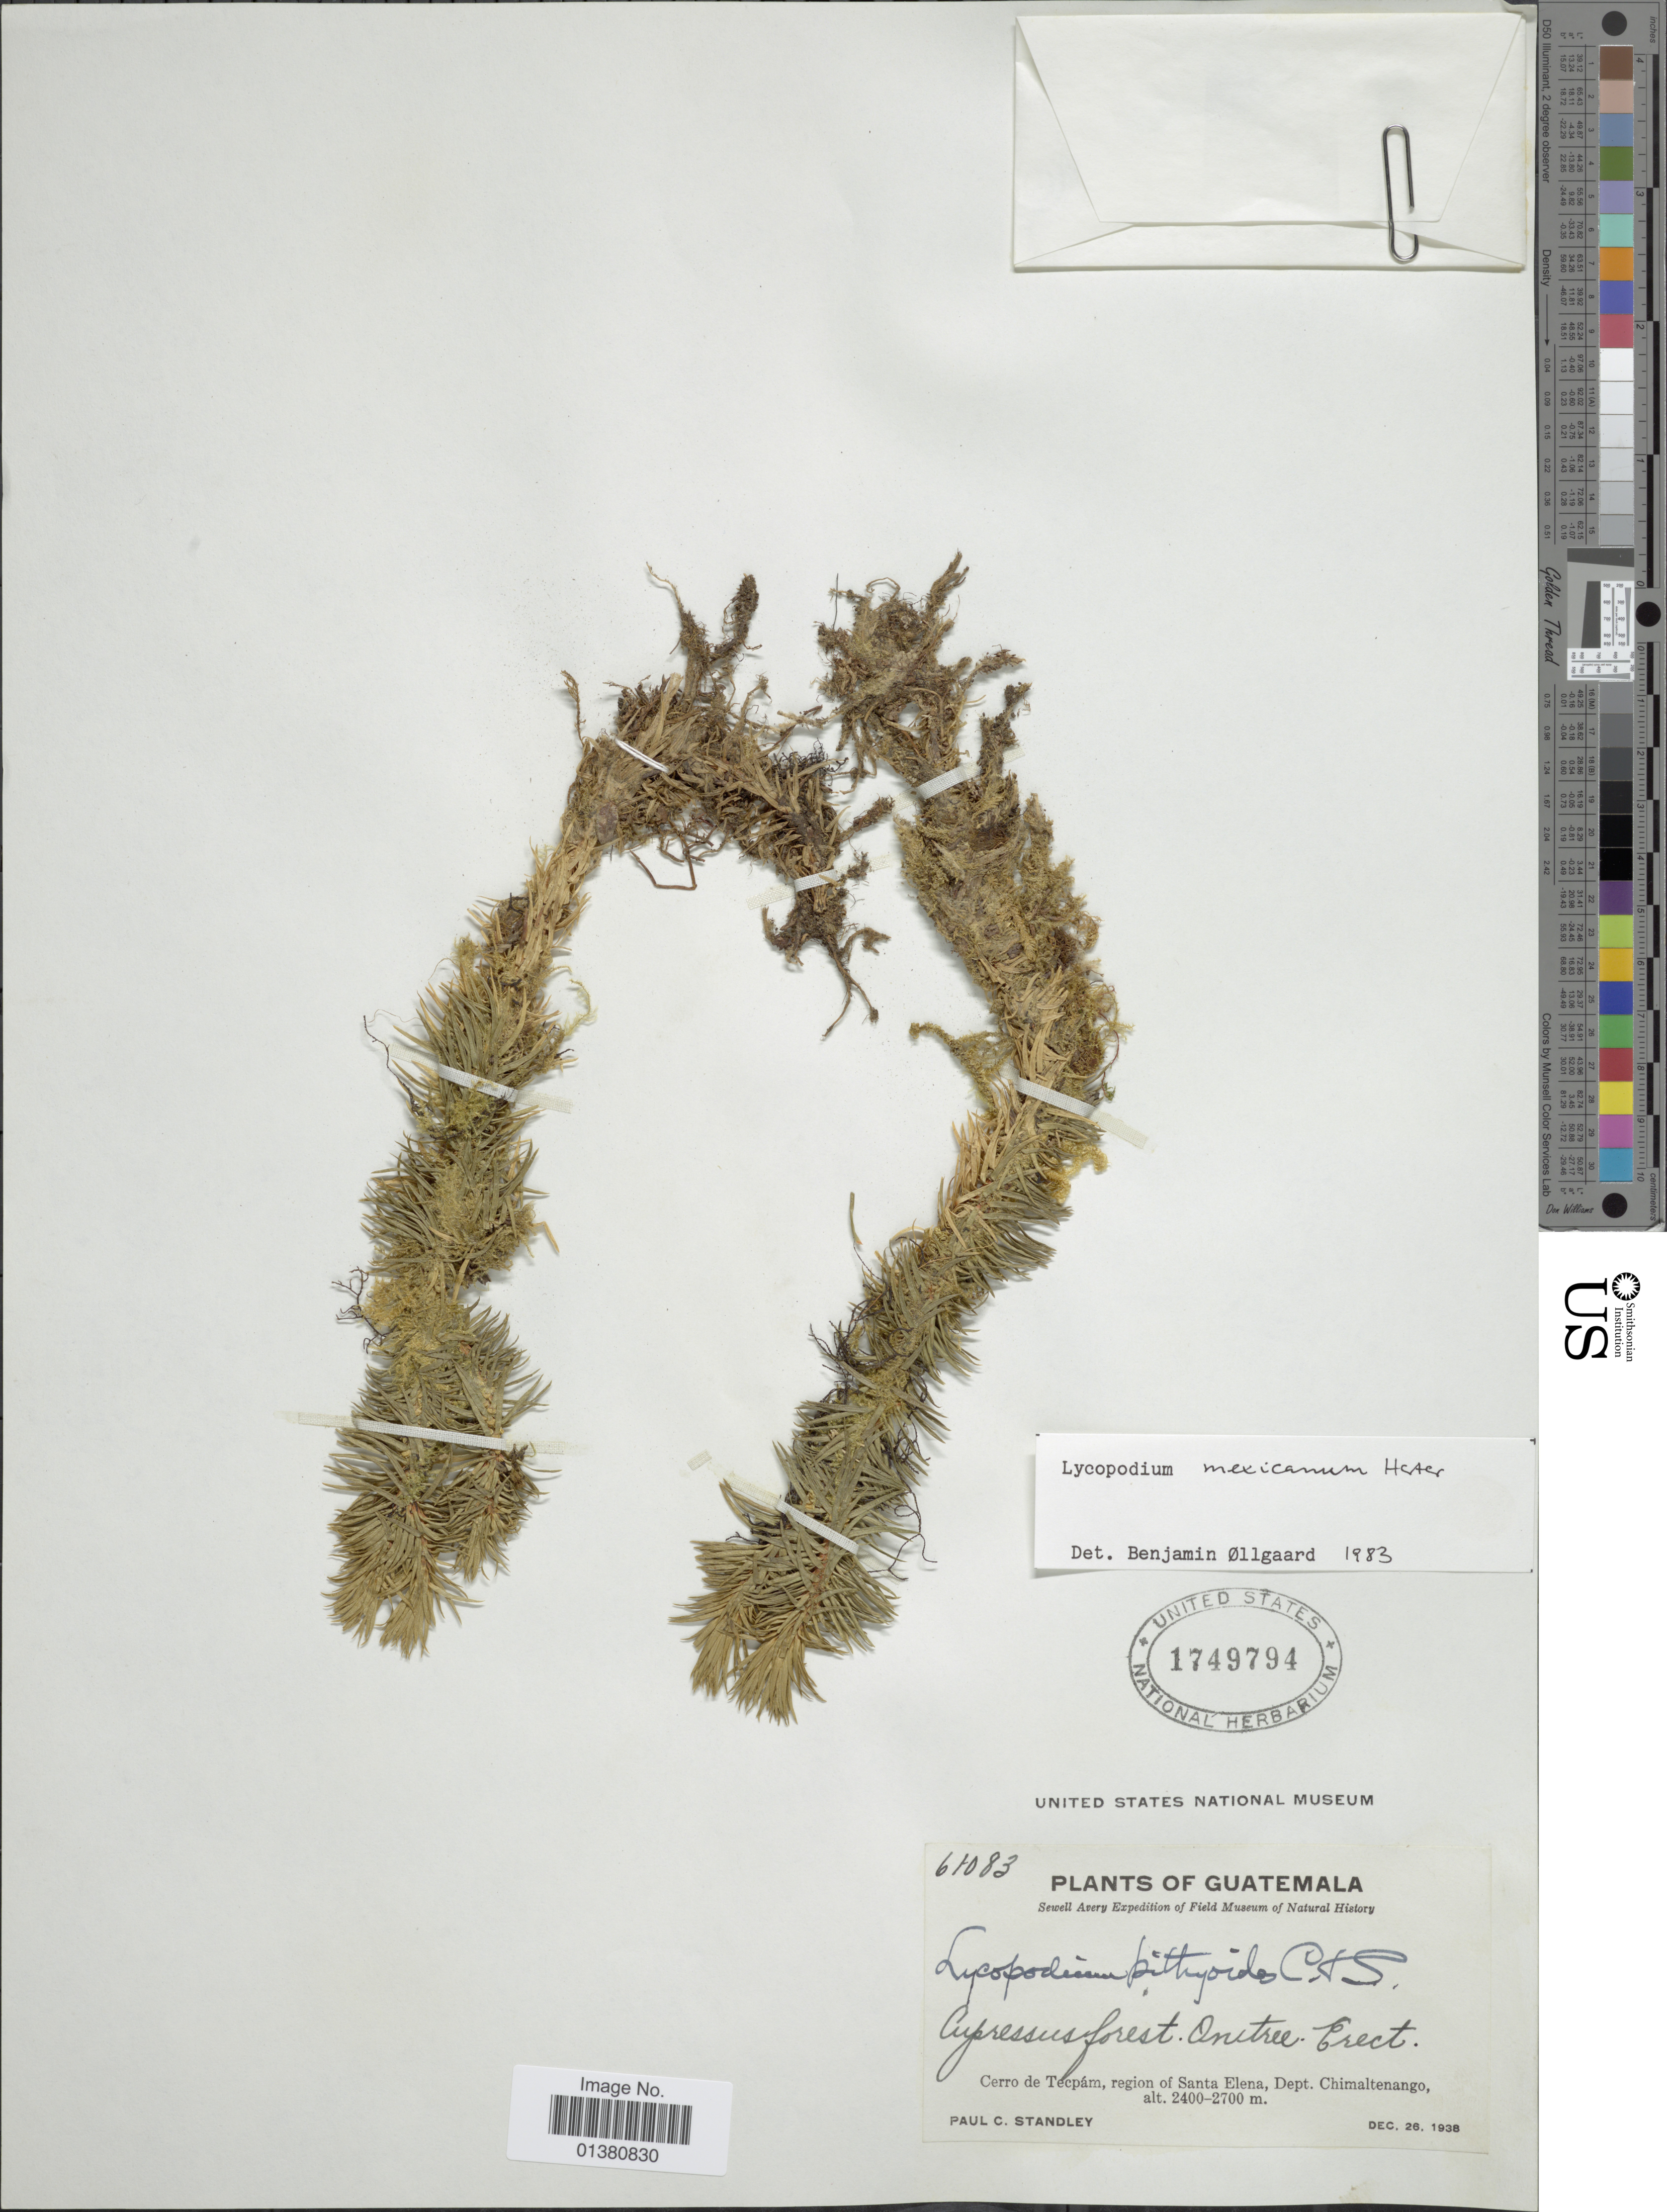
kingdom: Plantae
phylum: Tracheophyta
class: Lycopodiopsida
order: Lycopodiales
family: Lycopodiaceae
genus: Phlegmariurus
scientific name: Phlegmariurus mexicanus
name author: (Herter) B. Øllg.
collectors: P. C. Standley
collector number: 61083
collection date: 1938-12-26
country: Guatemala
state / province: Chimaltenango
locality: Cerro de Tecpám, region of Santa Elena,Dept. Chimaltenango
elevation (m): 2400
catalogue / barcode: US 1749794